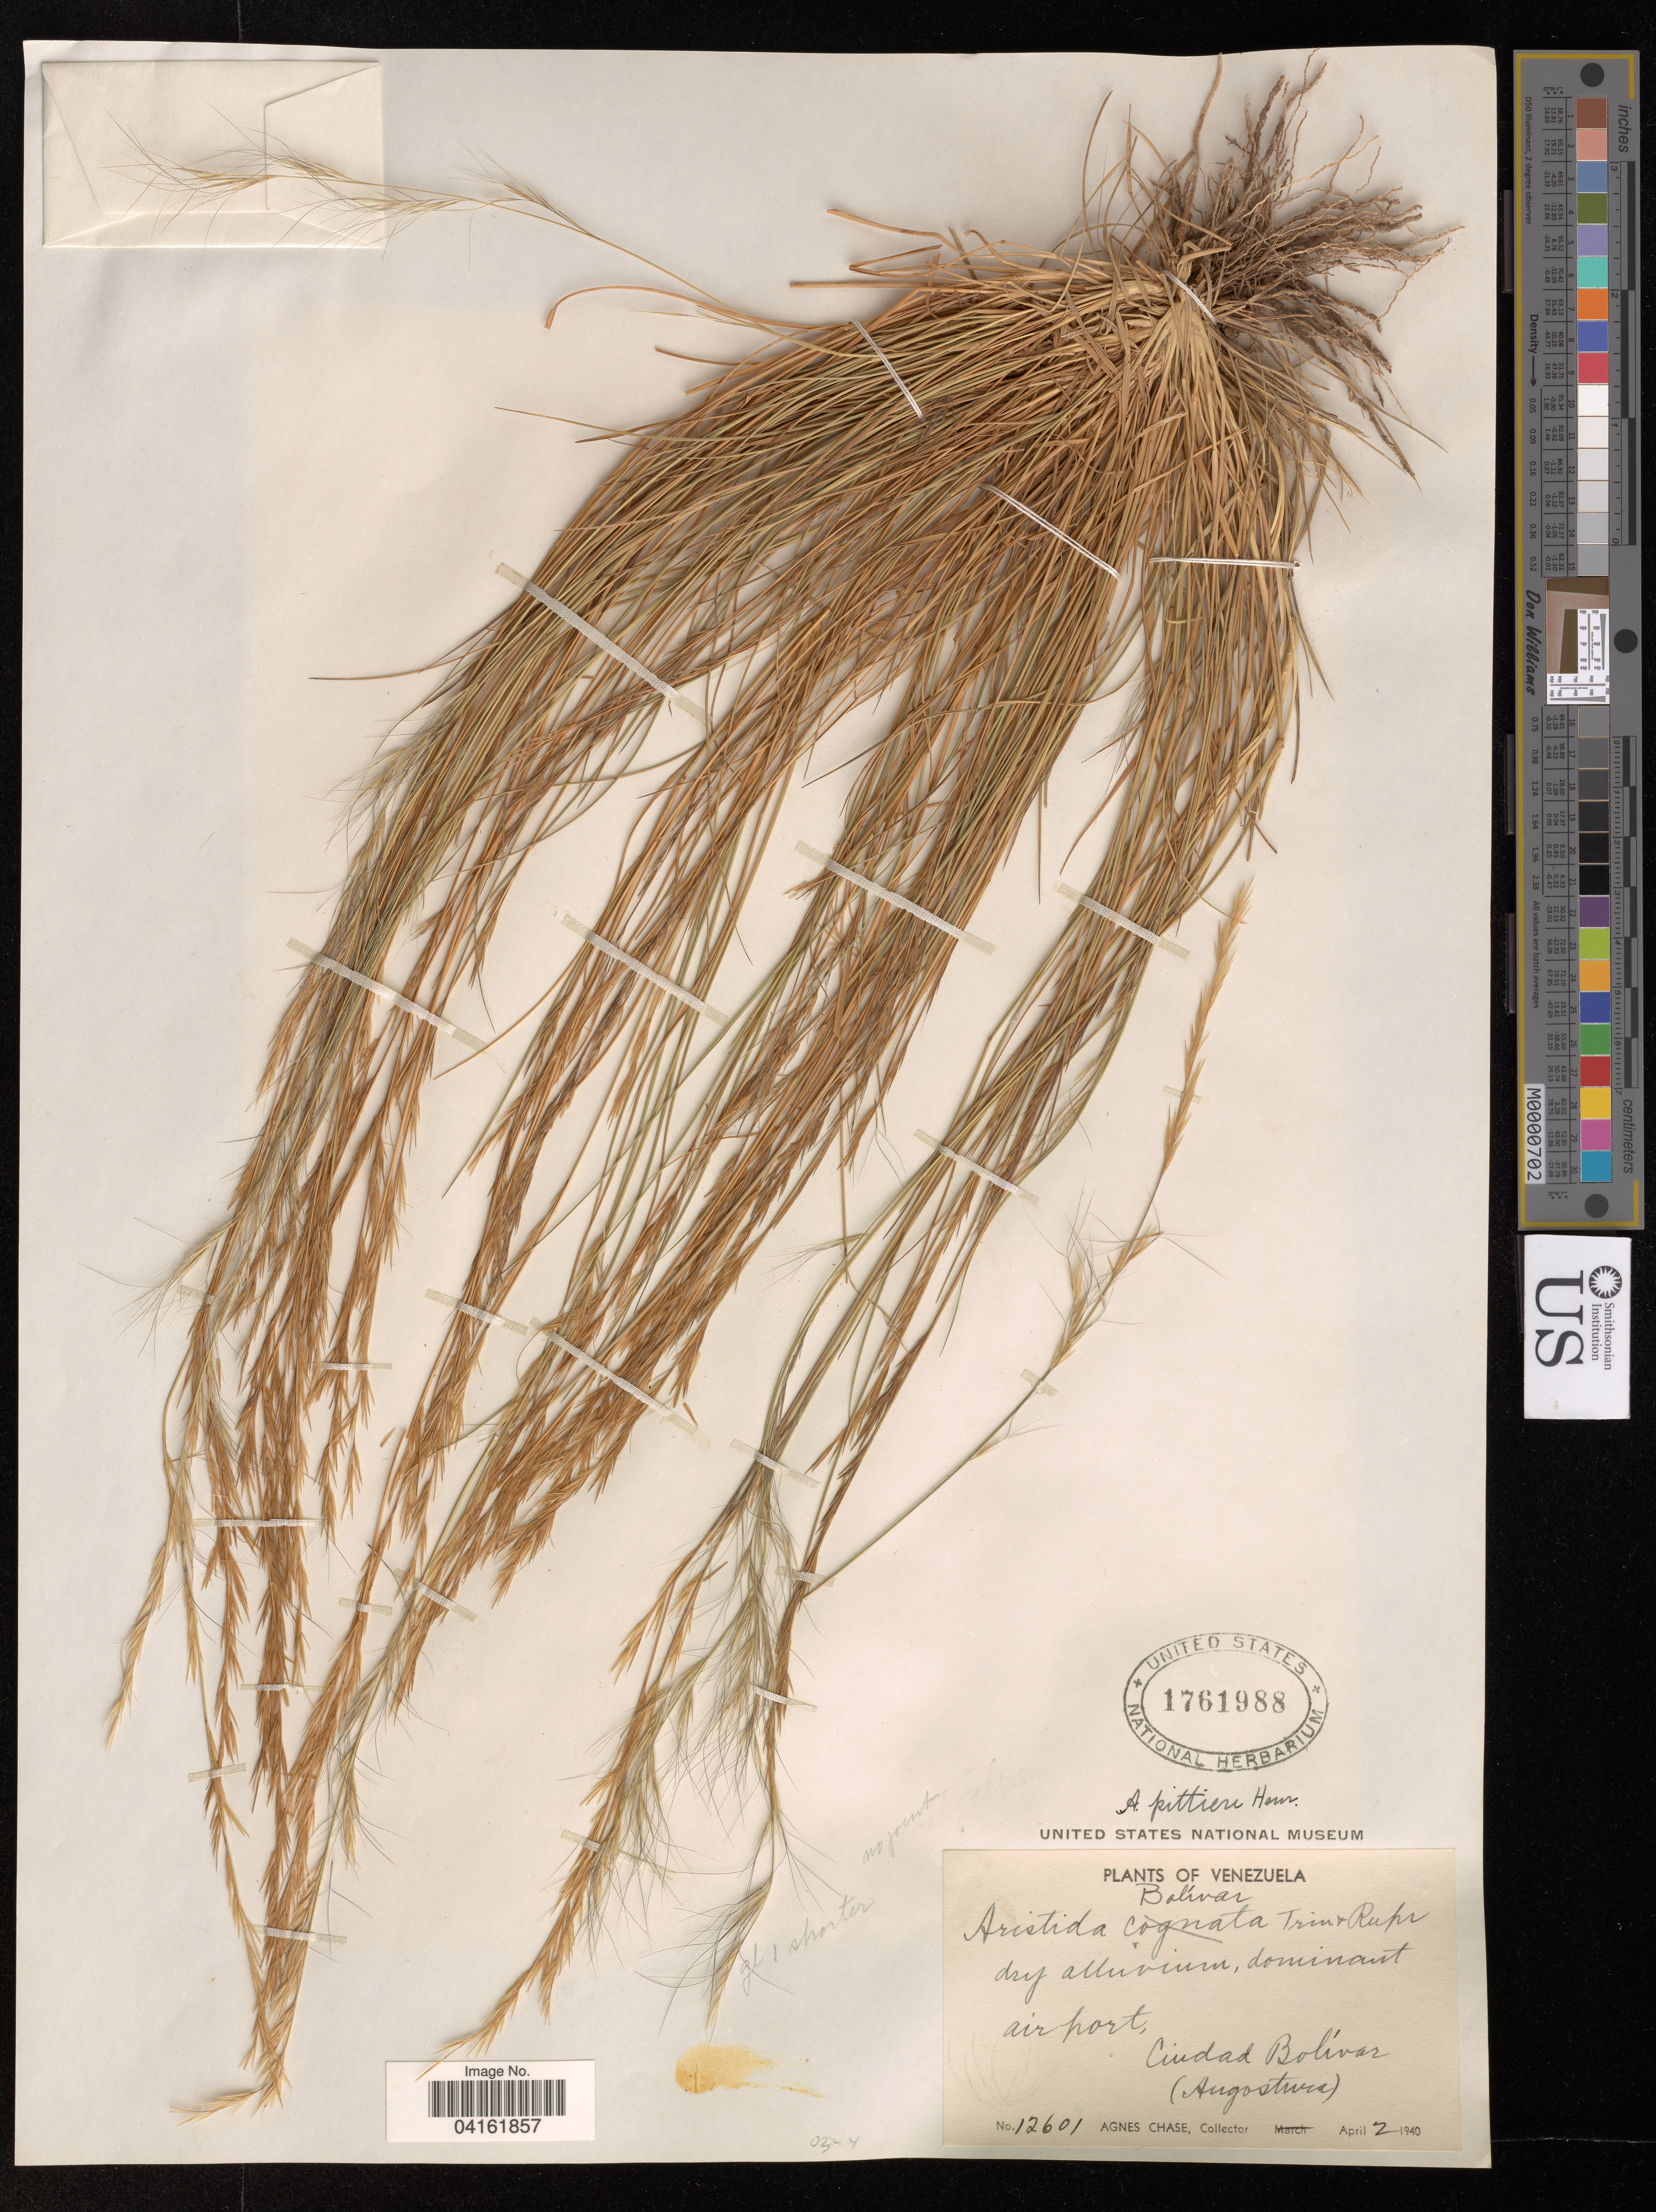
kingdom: Plantae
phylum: Tracheophyta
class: Liliopsida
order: Poales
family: Poaceae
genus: Aristida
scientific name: Aristida pittieri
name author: Henr.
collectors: A. Chase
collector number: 12601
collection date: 1940-04-02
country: Venezuela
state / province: Bolivar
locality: Airport, (Augostura).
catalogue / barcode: US 1761988